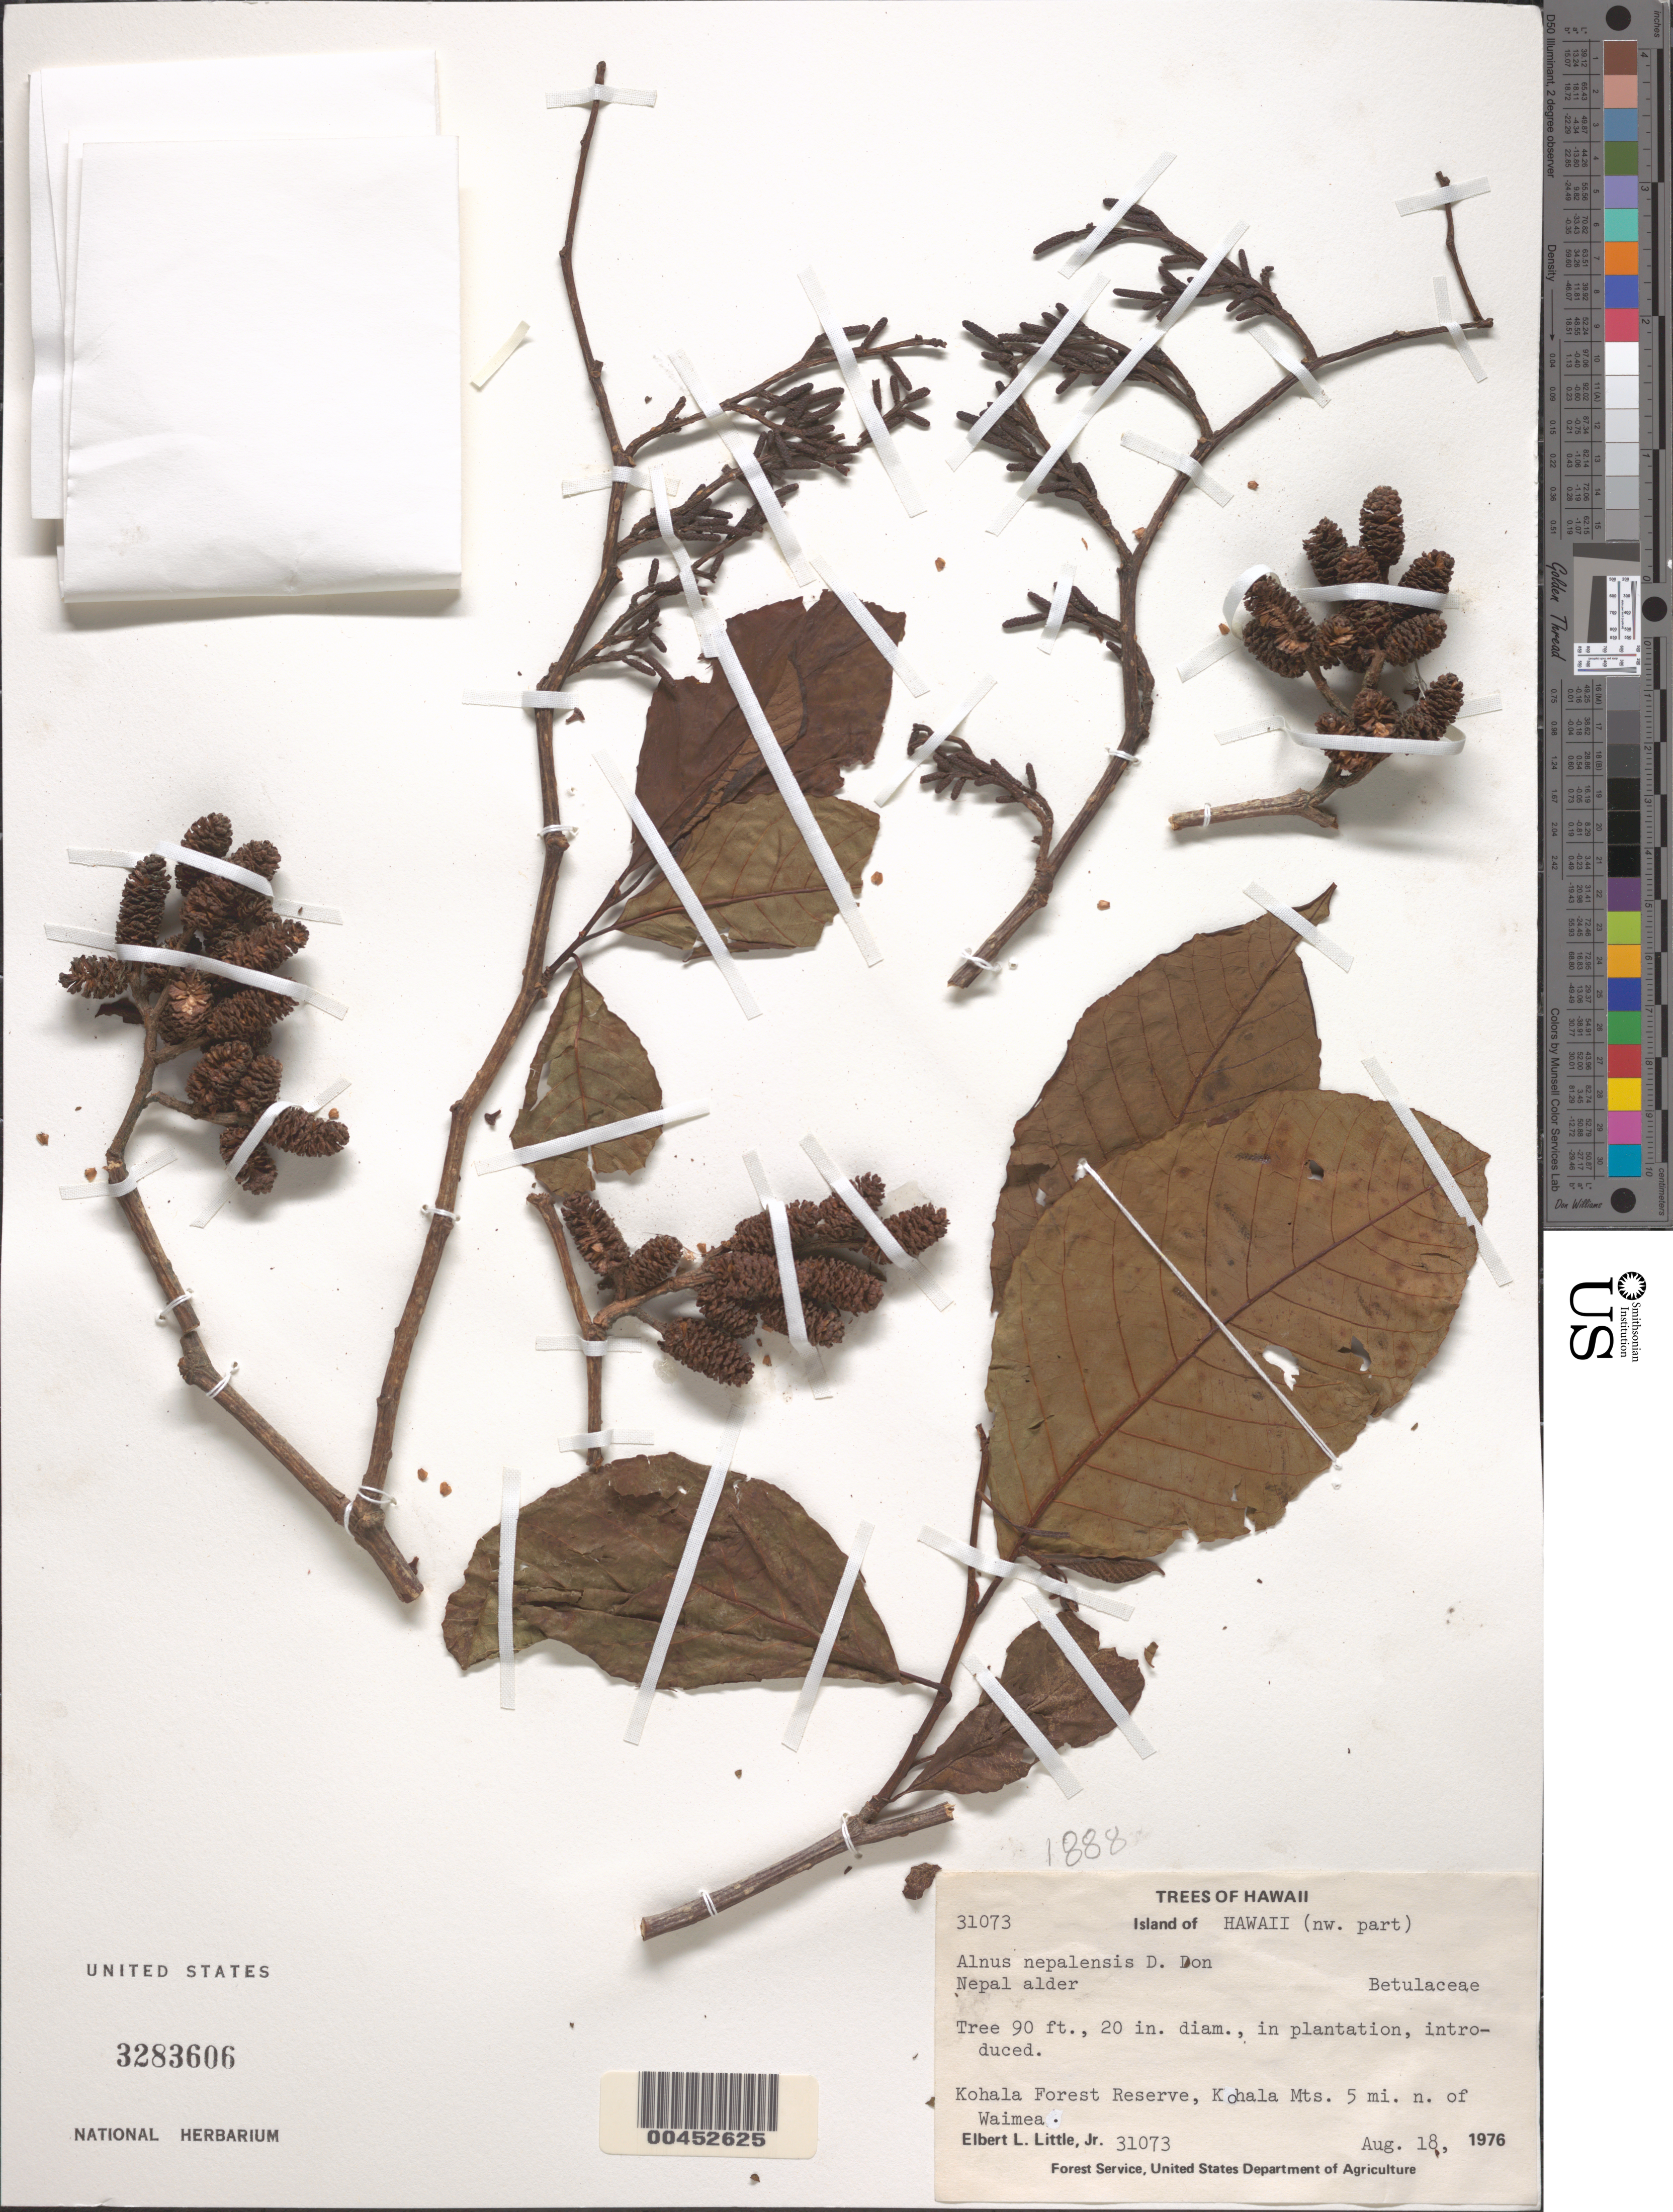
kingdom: Plantae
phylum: Tracheophyta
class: Magnoliopsida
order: Fagales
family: Betulaceae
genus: Alnus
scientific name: Alnus nepalensis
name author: D. Don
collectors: E. L. Little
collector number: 31073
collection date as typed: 18 Aug 1976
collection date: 1976-08-18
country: United States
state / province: Hawaii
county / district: Hawaii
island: Hawaii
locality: NW part of Hawaii, Kohala Forest Reserve, Kohala Mts., 5 mi N of Waimea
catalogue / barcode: US 3283606